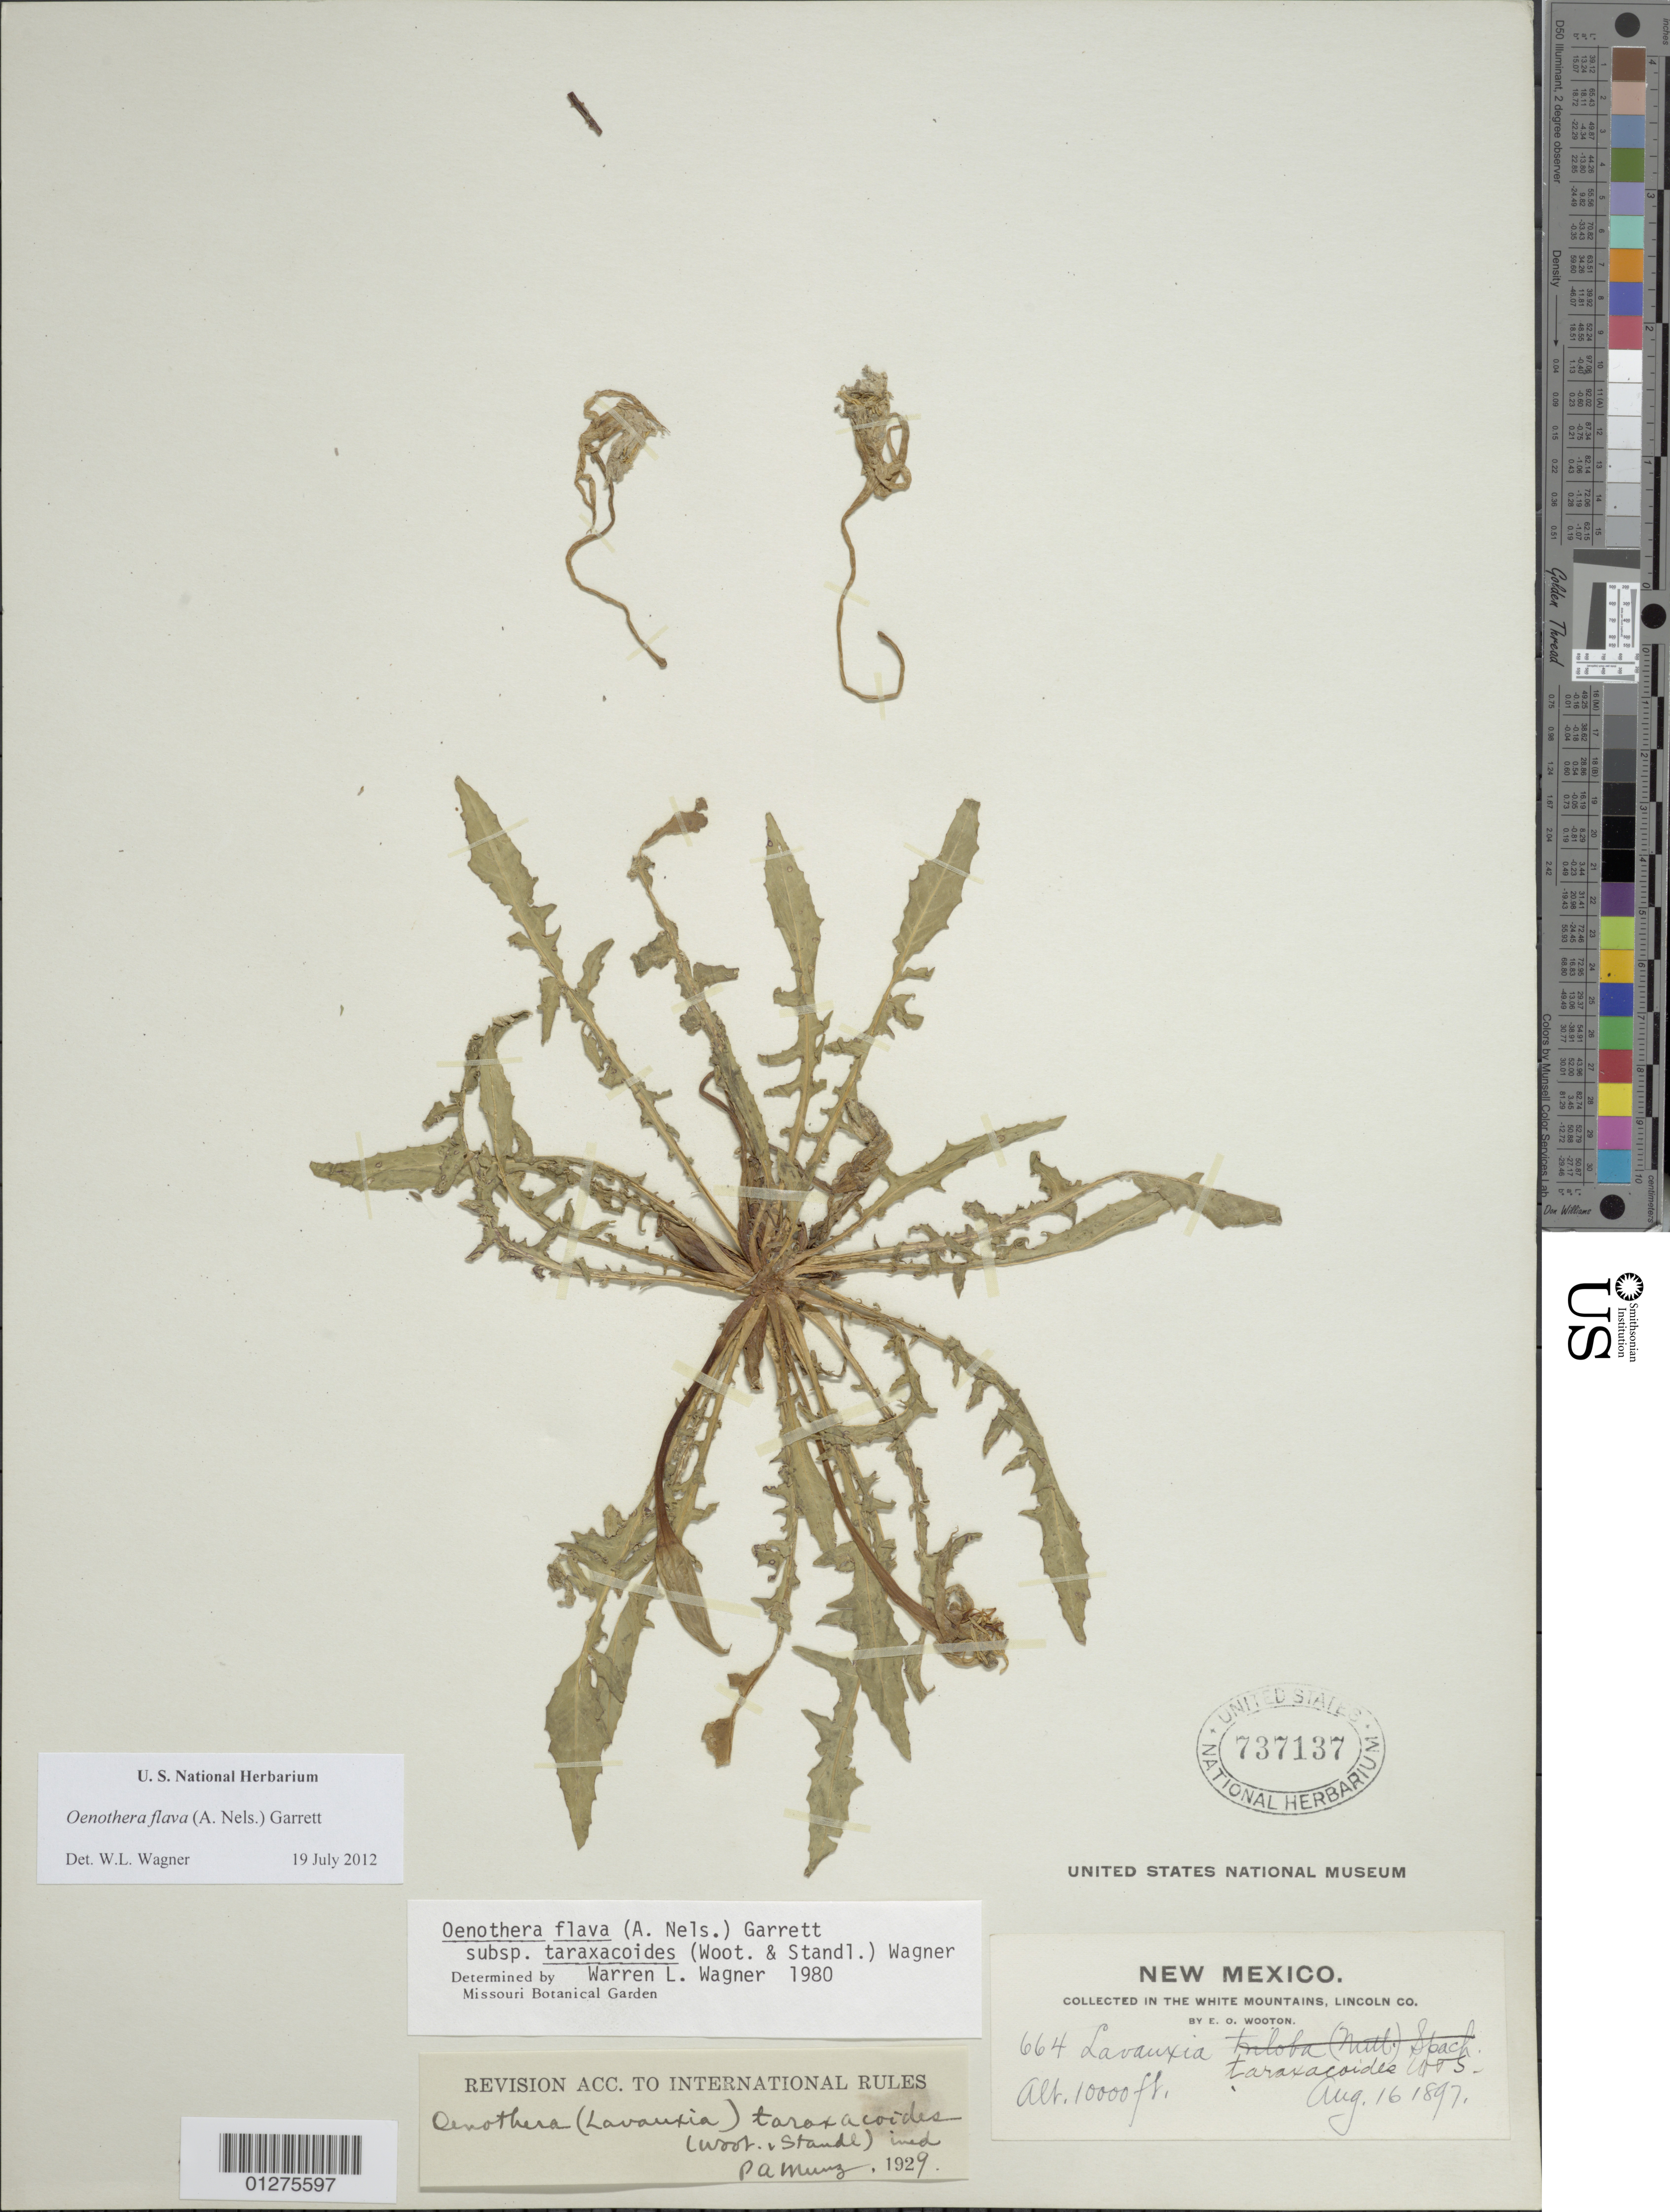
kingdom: Plantae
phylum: Tracheophyta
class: Magnoliopsida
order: Myrtales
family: Onagraceae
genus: Oenothera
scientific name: Oenothera flava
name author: (A. Nelson) Garrett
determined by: Wagner, W. L., (BOT), Smithsonian Institution - National Museum of Natural History (UNITED STATES)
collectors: E. O. Wooton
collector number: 664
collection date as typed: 16 Aug 1897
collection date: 1897-08-16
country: United States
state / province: New Mexico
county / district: Lincoln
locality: White Mountains.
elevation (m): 3048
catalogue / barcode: US 737137